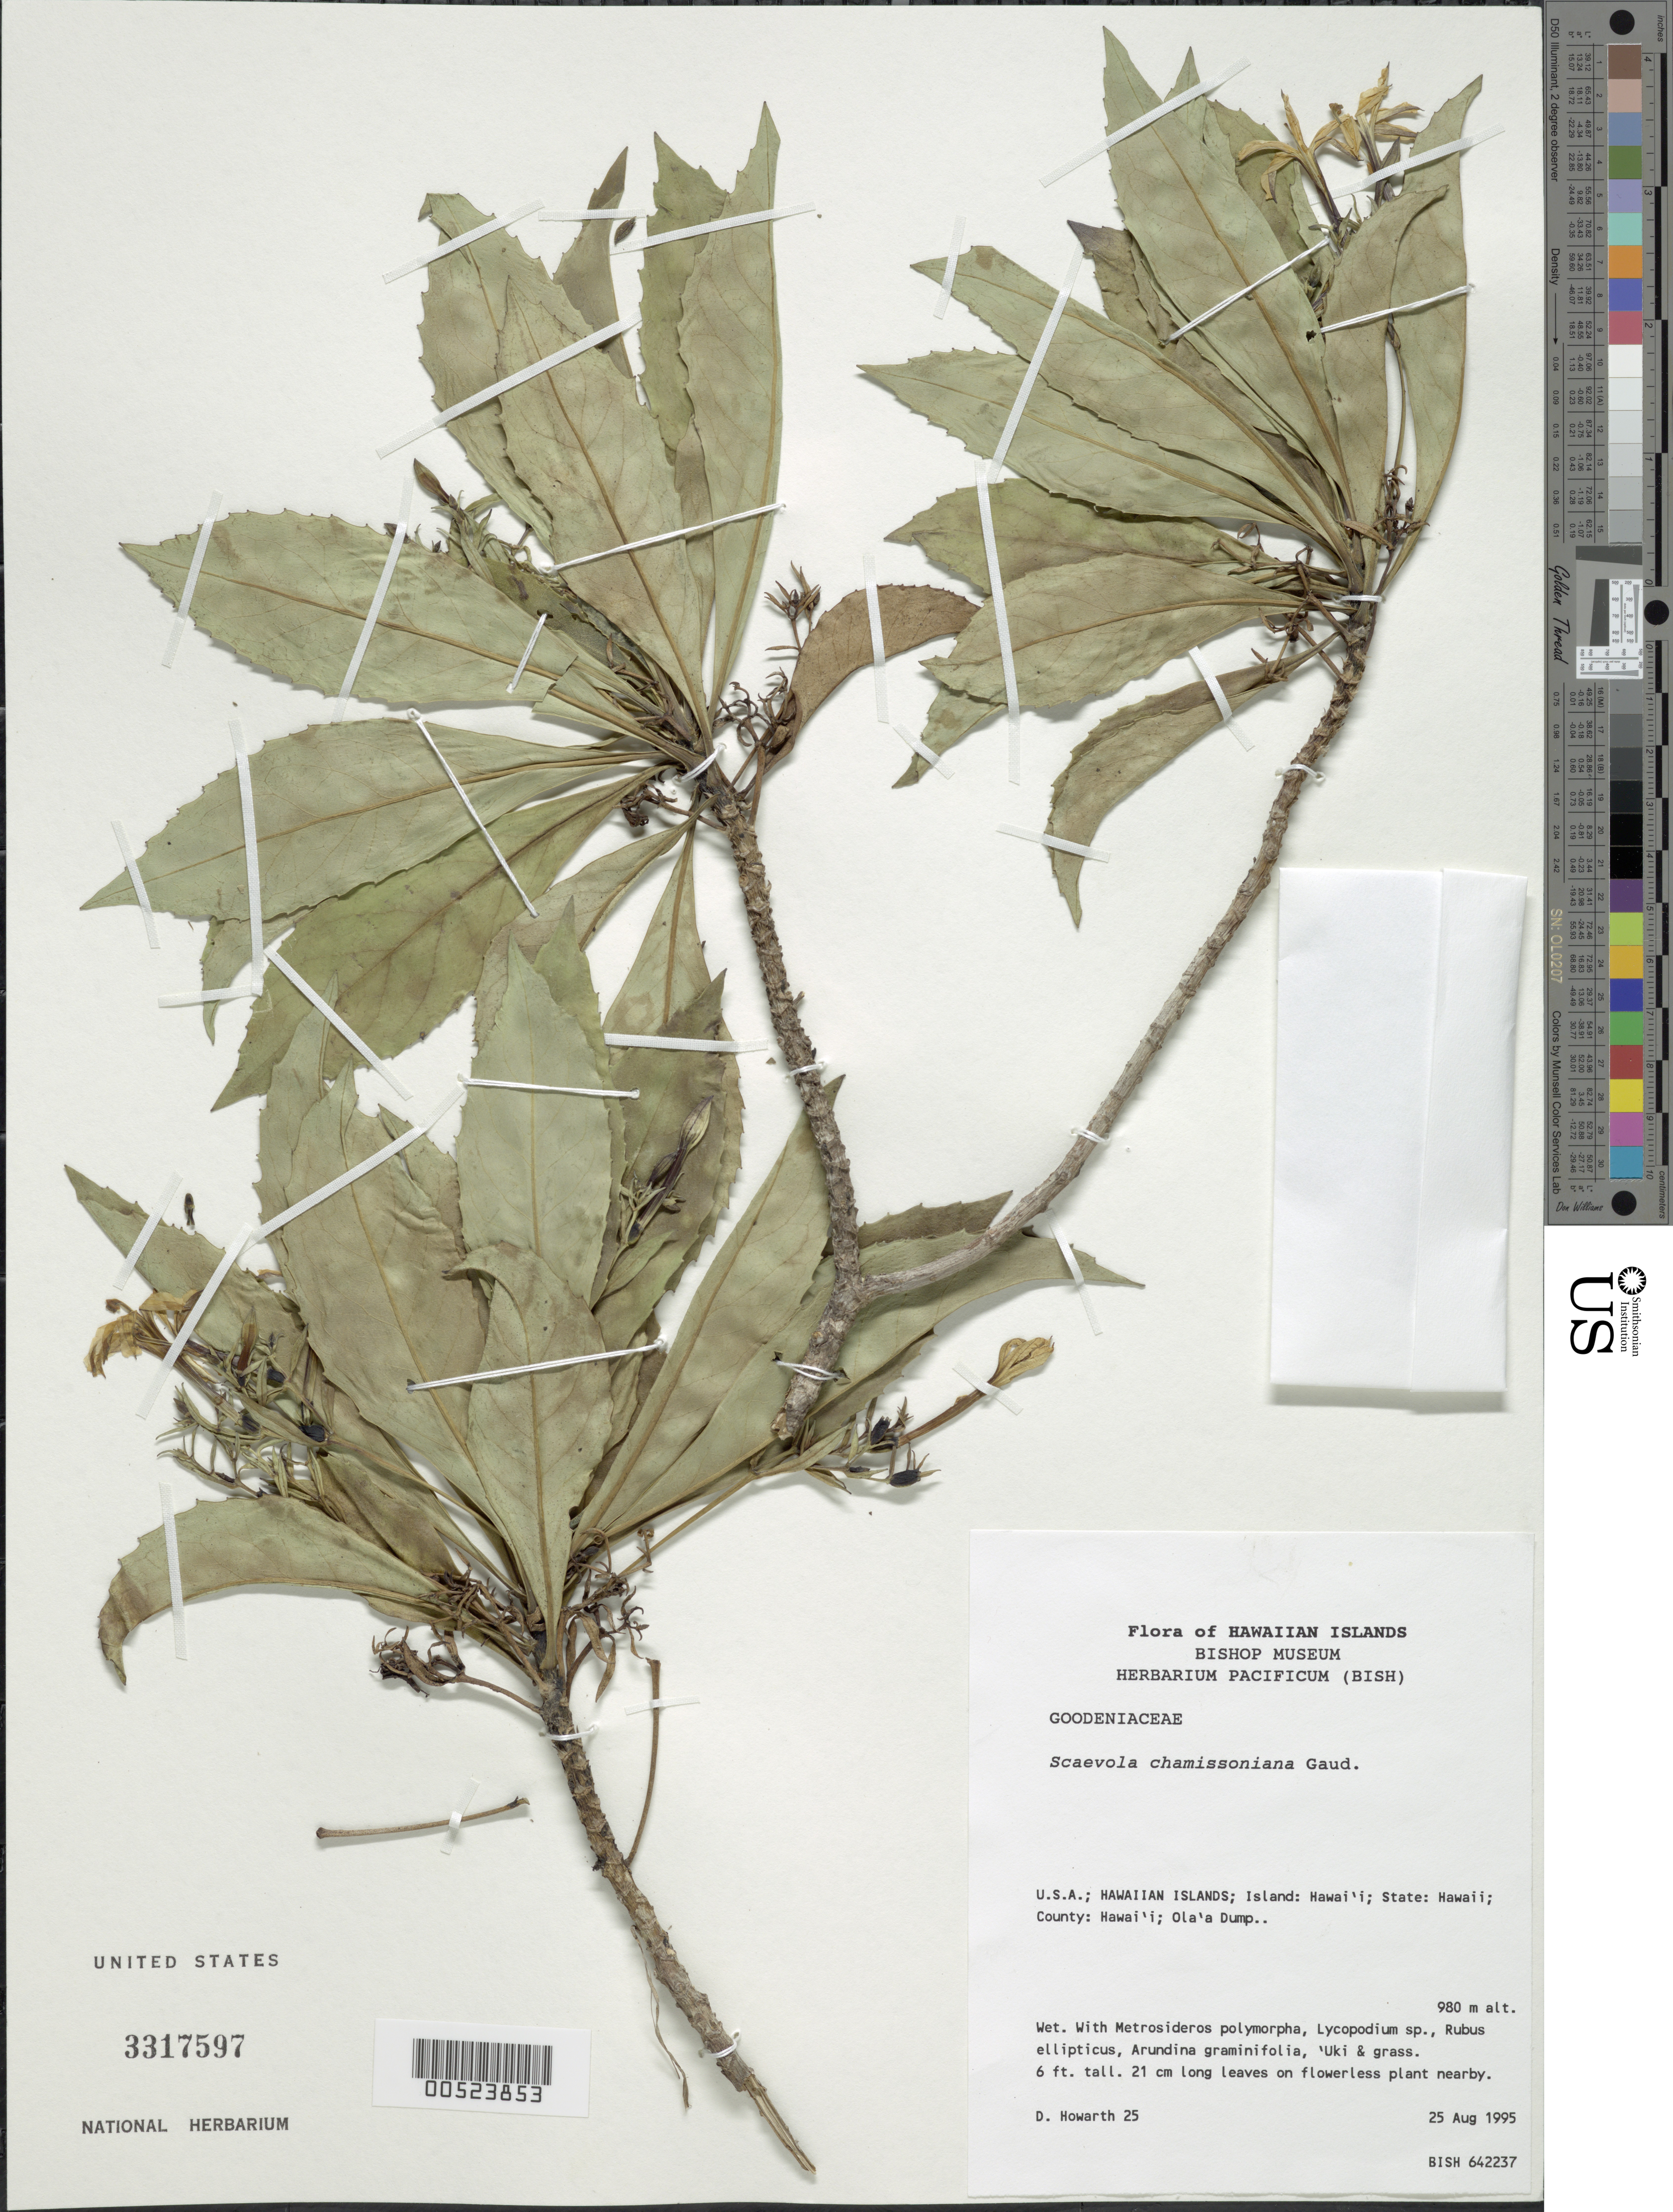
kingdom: Plantae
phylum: Tracheophyta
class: Magnoliopsida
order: Asterales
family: Goodeniaceae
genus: Scaevola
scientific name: Scaevola chamissoniana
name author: Gaudich.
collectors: D. Howarth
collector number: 25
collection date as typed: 25 Aug 1995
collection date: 1995-08-25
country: United States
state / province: Hawaii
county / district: Hawaii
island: Hawaii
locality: Hawaii county, Ola'a Dump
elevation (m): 980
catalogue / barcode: US 3317597